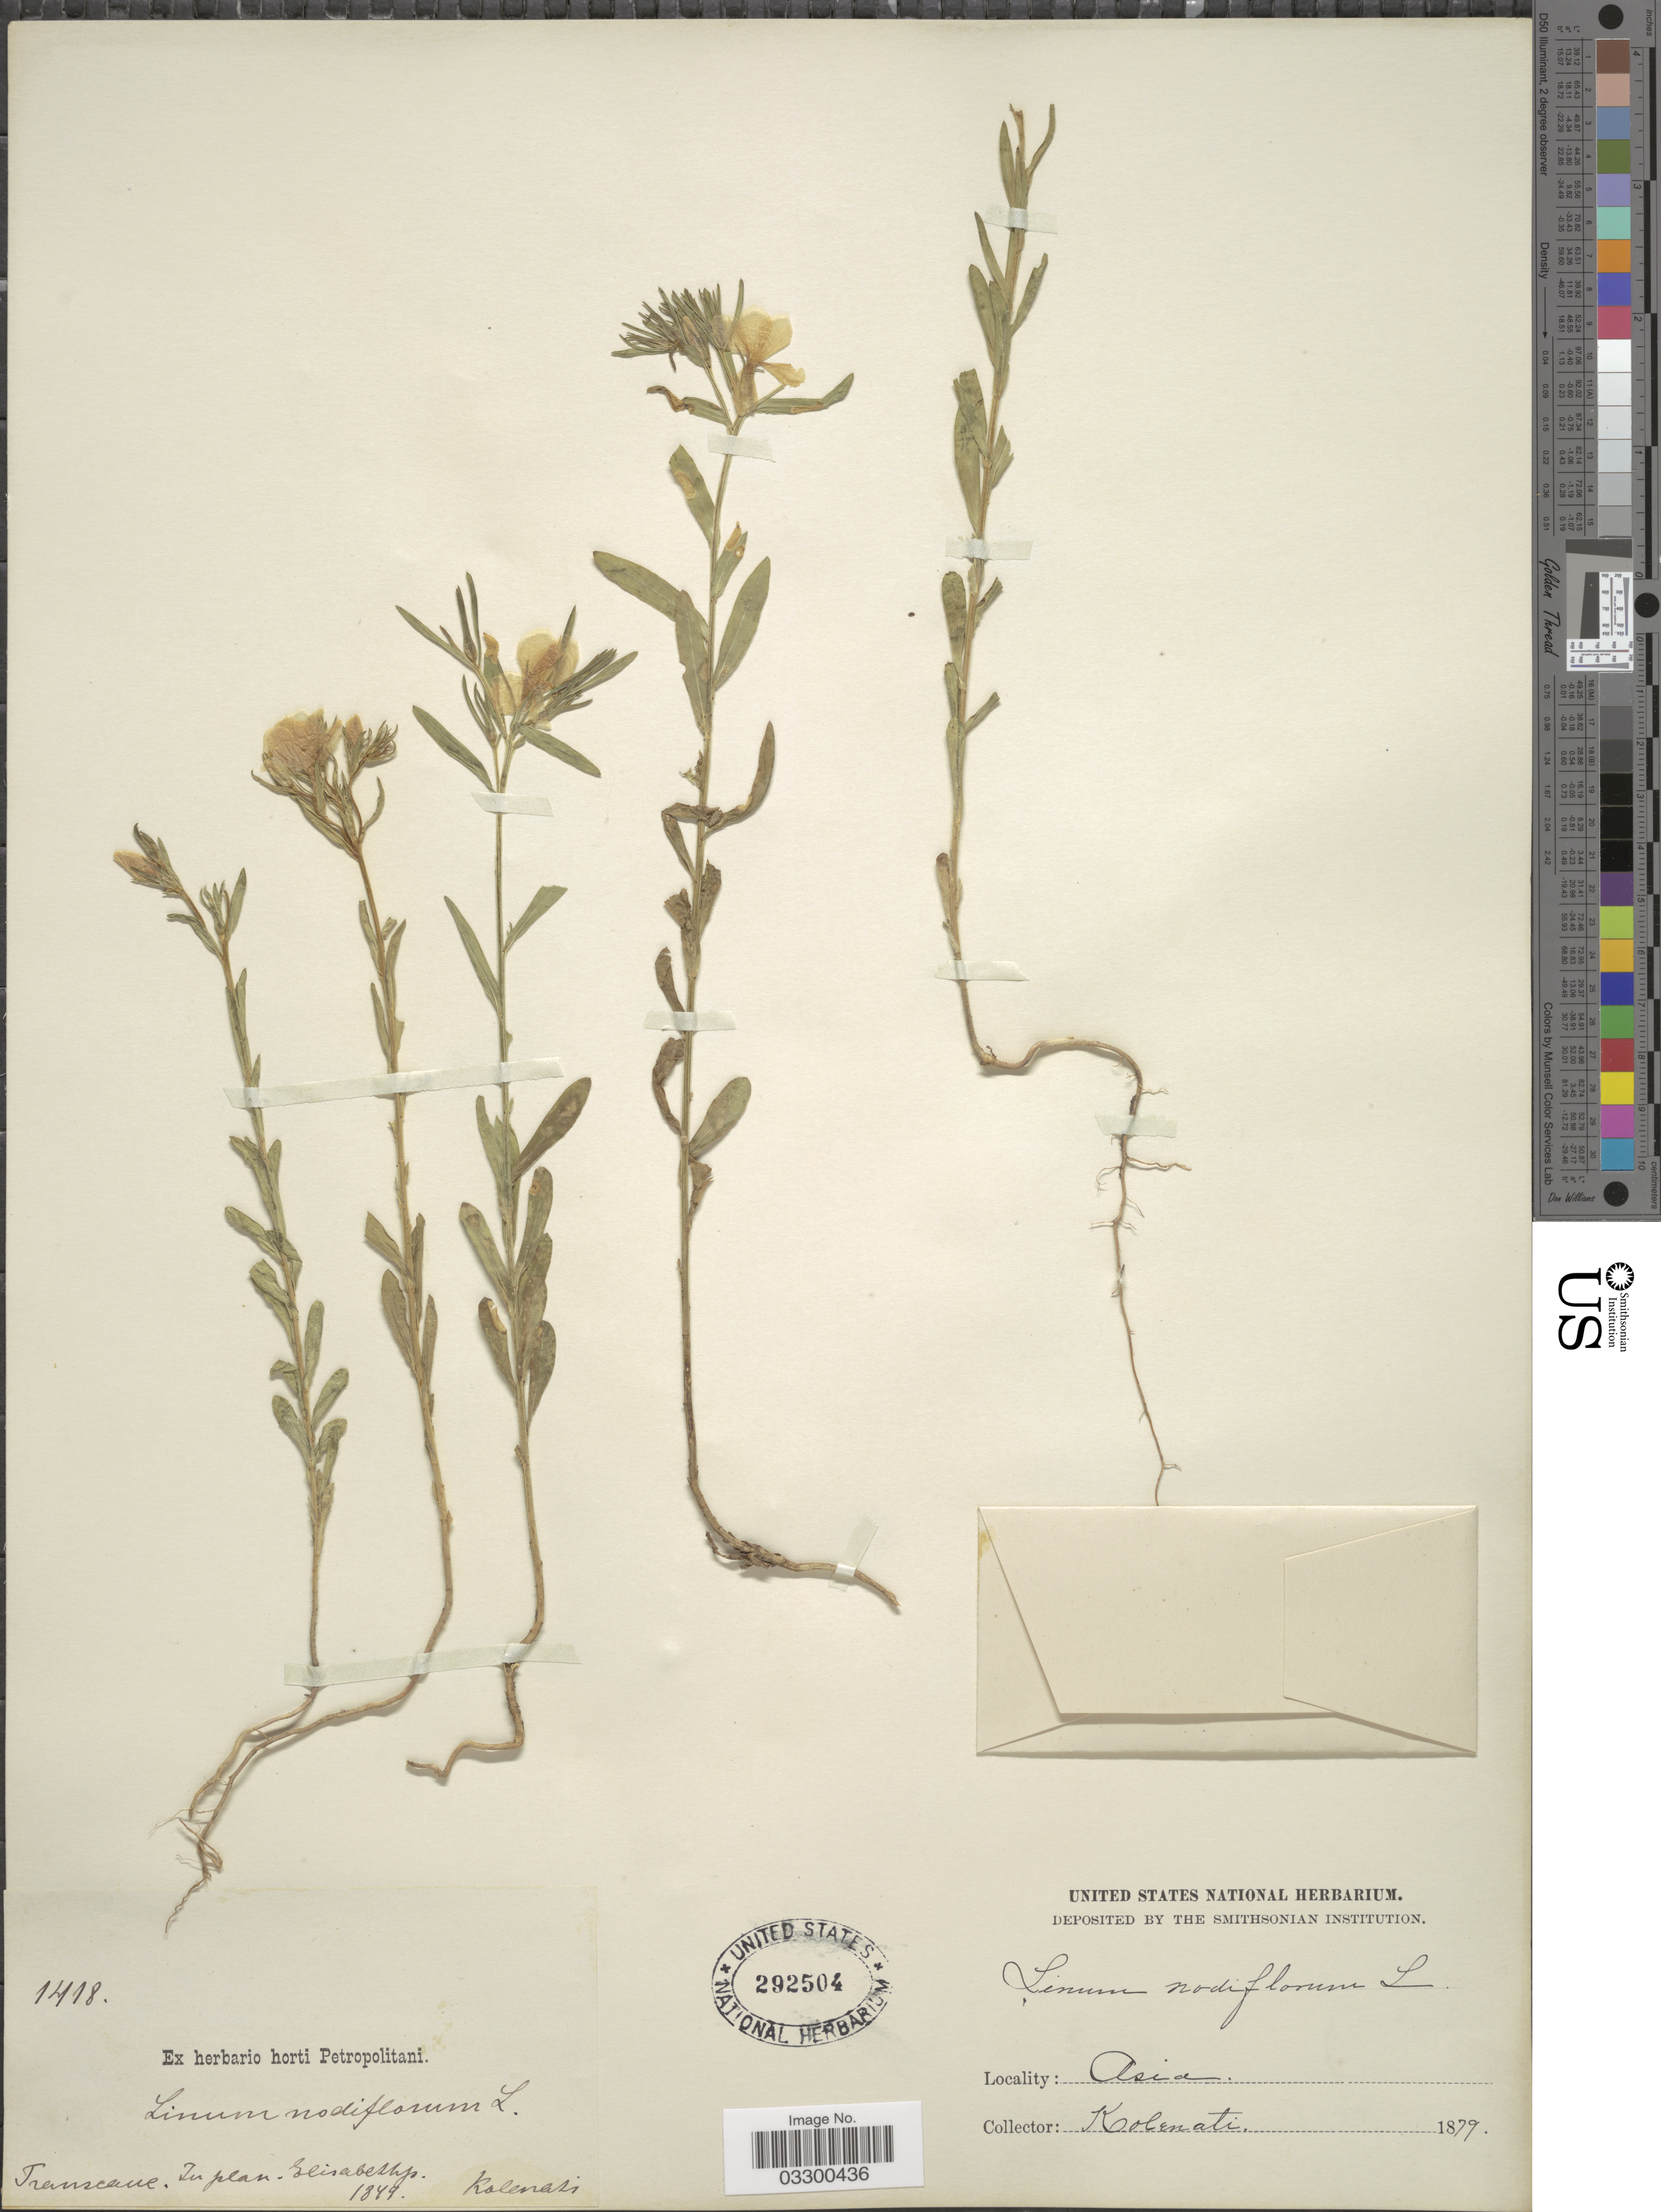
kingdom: Plantae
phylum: Tracheophyta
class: Magnoliopsida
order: Malpighiales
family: Linaceae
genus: Linum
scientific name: Linum nodiflorum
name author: L.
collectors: Kolenati, --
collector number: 1418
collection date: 1879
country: Azerbaijan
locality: Transcane. In plan. Elisabethp. Asia.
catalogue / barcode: US 292504